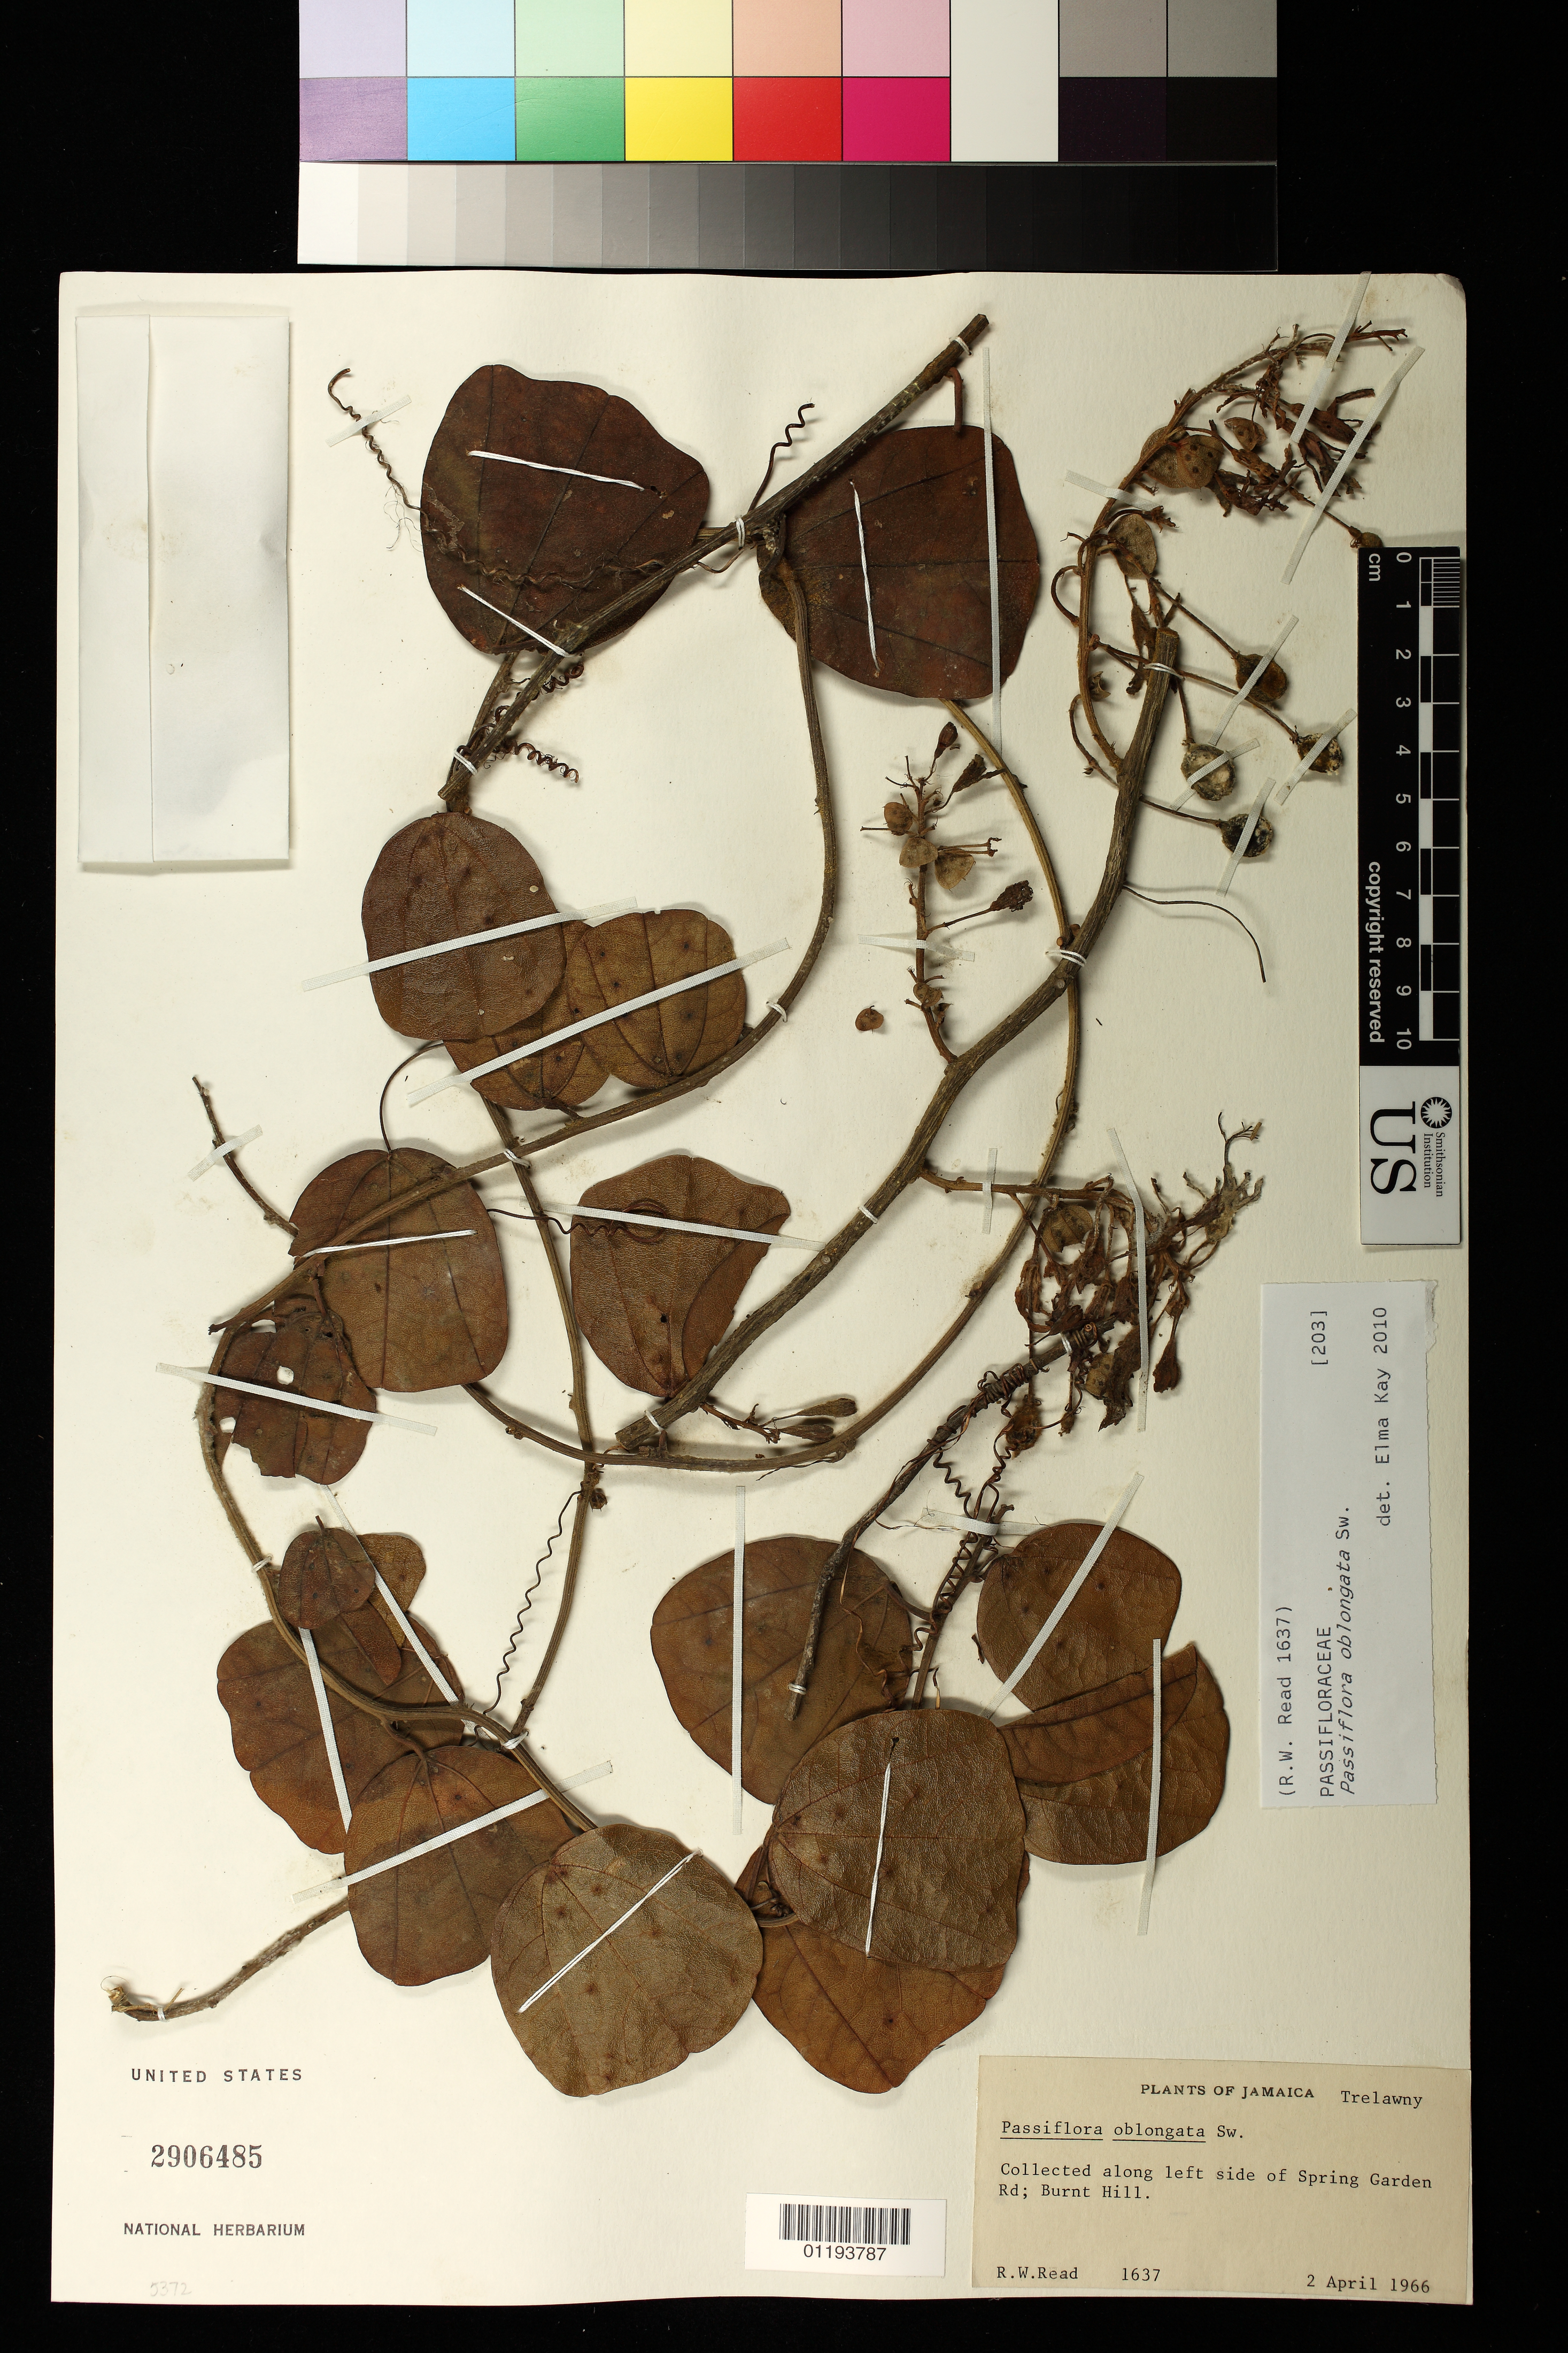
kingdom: Plantae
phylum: Tracheophyta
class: Magnoliopsida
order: Malpighiales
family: Passifloraceae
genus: Passiflora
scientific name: Passiflora oblongata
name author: Sw.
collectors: R. W. Read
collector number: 1637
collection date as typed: Apr 2 1966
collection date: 1966-04-02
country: Jamaica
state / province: Trelawny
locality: Burnt Hill, left side of Spring Garden Rd.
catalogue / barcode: US 2906485